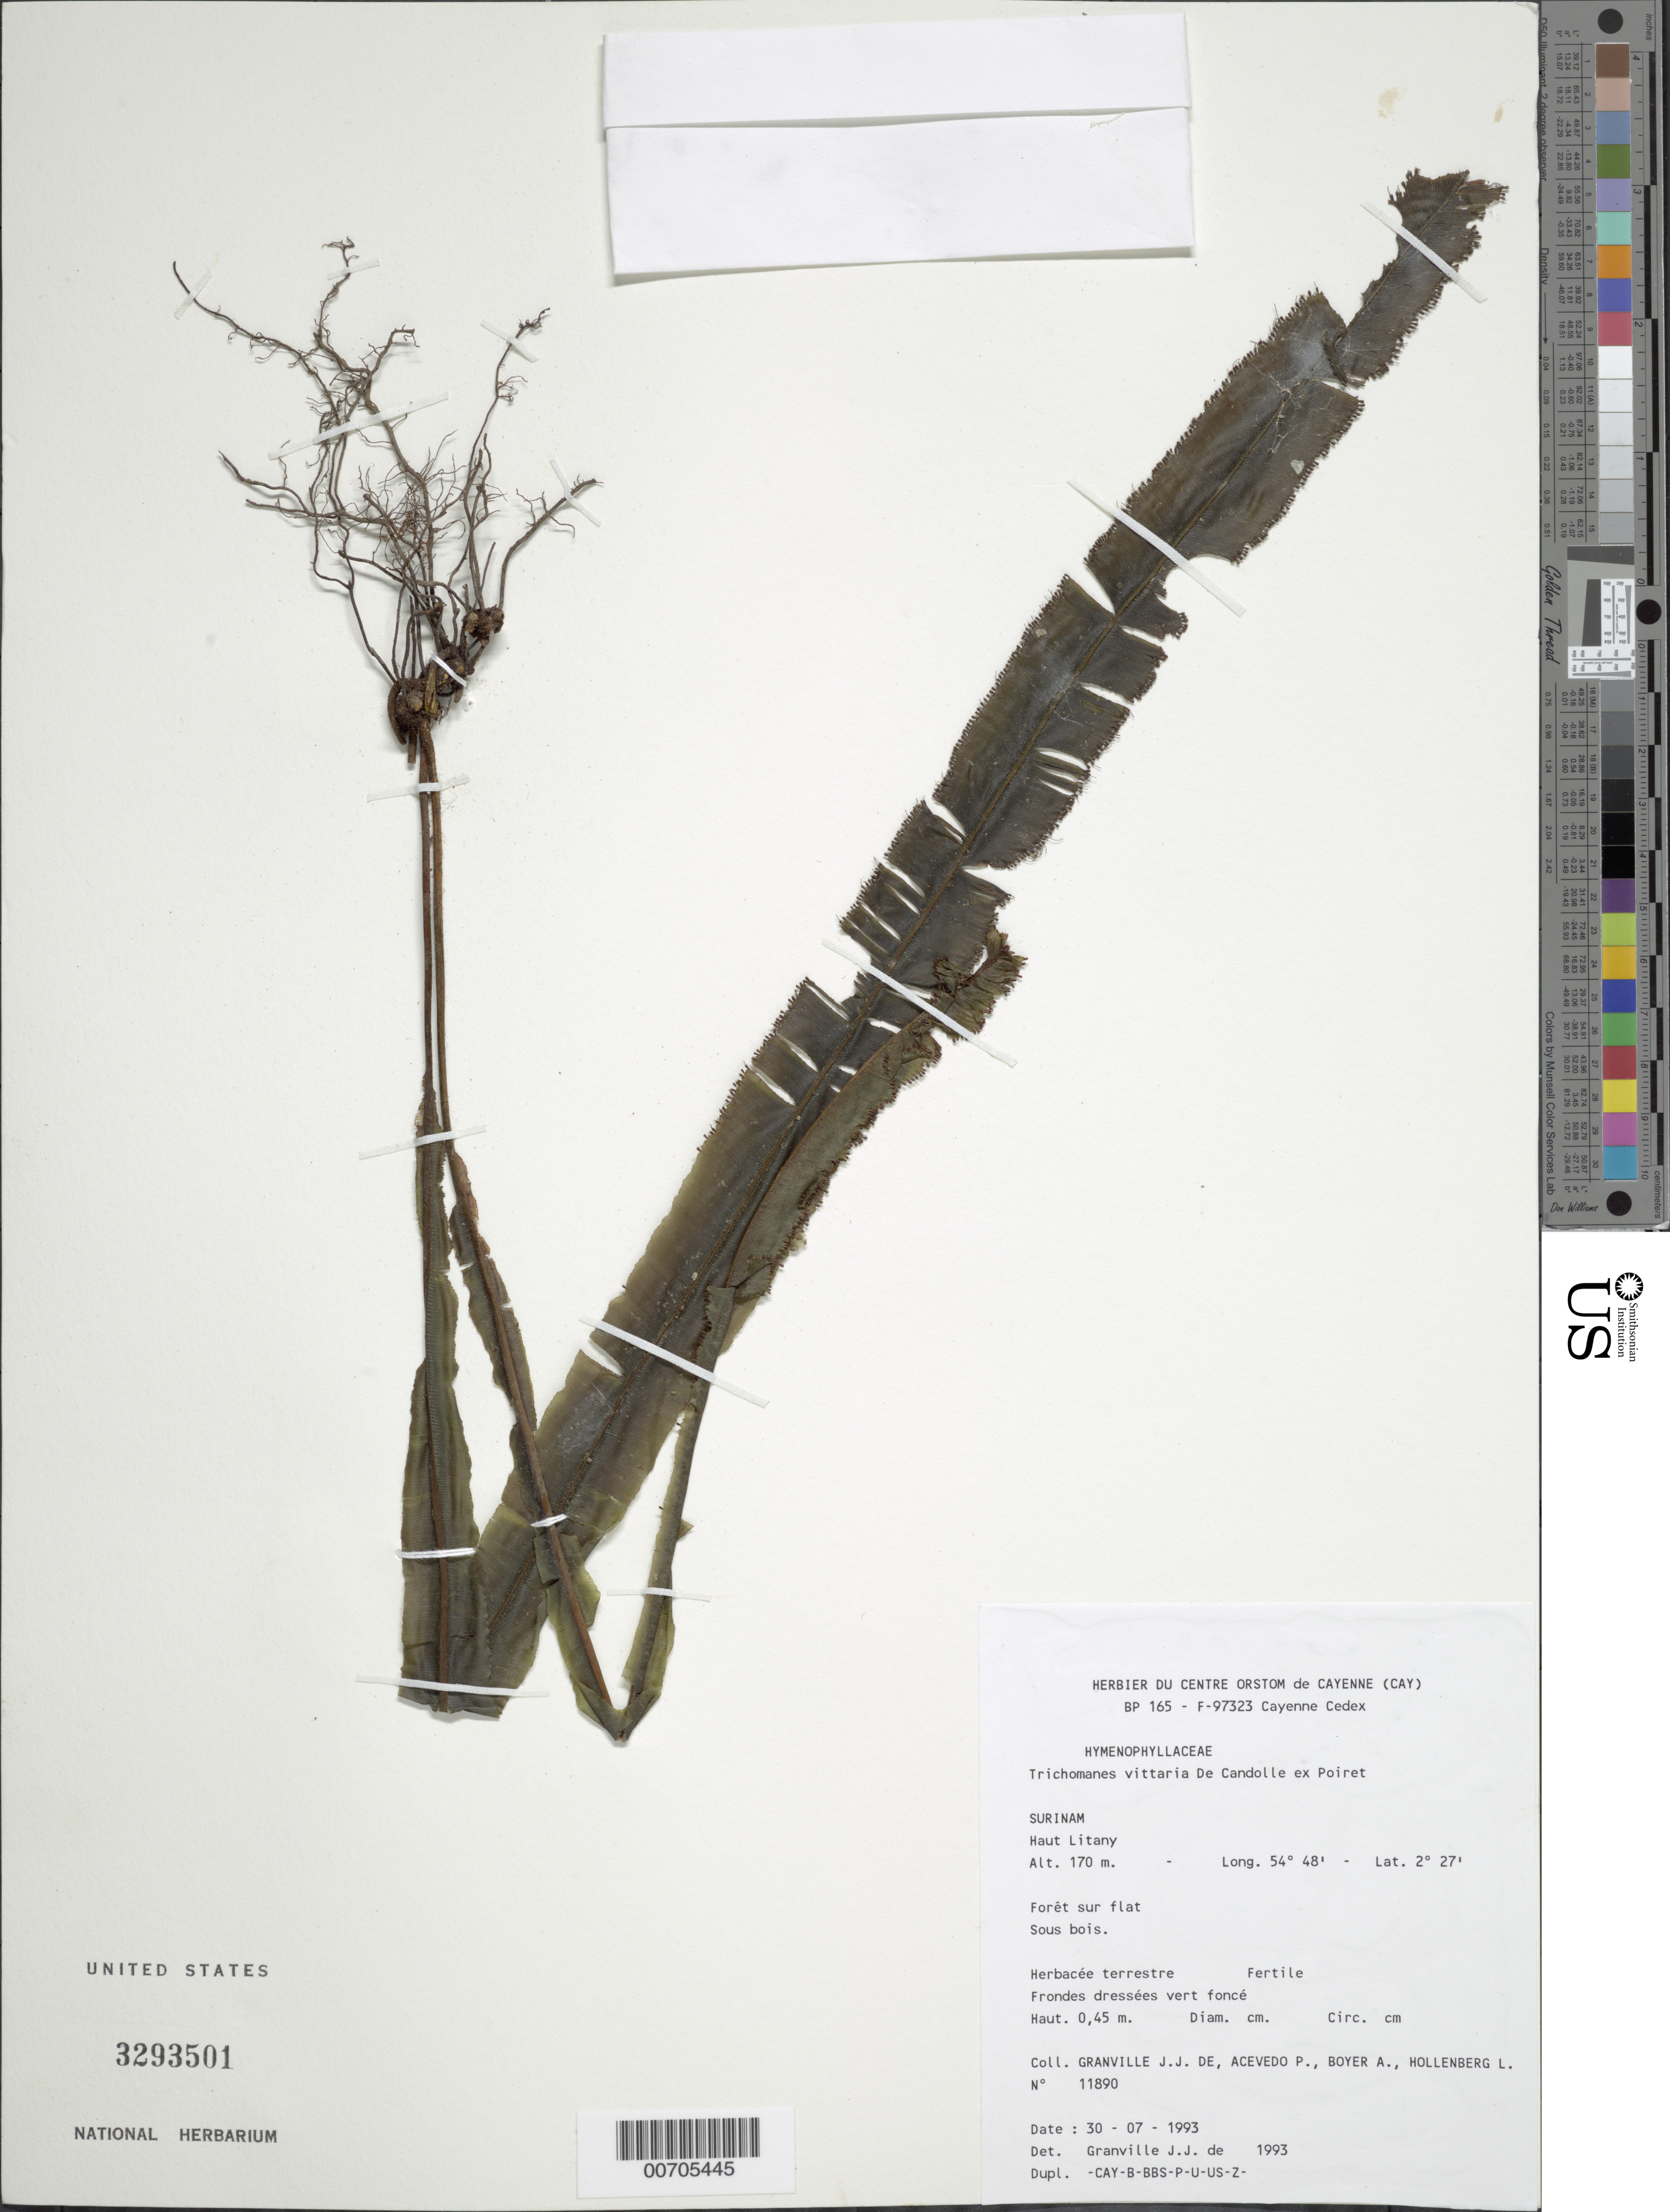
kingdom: Plantae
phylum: Tracheophyta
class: Polypodiopsida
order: Hymenophyllales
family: Hymenophyllaceae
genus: Trichomanes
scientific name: Trichomanes vittaria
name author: DC. ex Poir.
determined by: Granville, J. J. de, (CAY), Institut de Recherche pour le Developpement (IRD) (FRENCH GUIANA)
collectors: J.-J. de Granville, P. Acevedo-Rodr., A. Boyer & L. Hollenberg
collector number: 11890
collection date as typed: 30-Jul-93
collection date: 1993-07-30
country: Suriname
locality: Haut Litany, Bassin du Litany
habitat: Forest on flatland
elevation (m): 170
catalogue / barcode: US 3293501